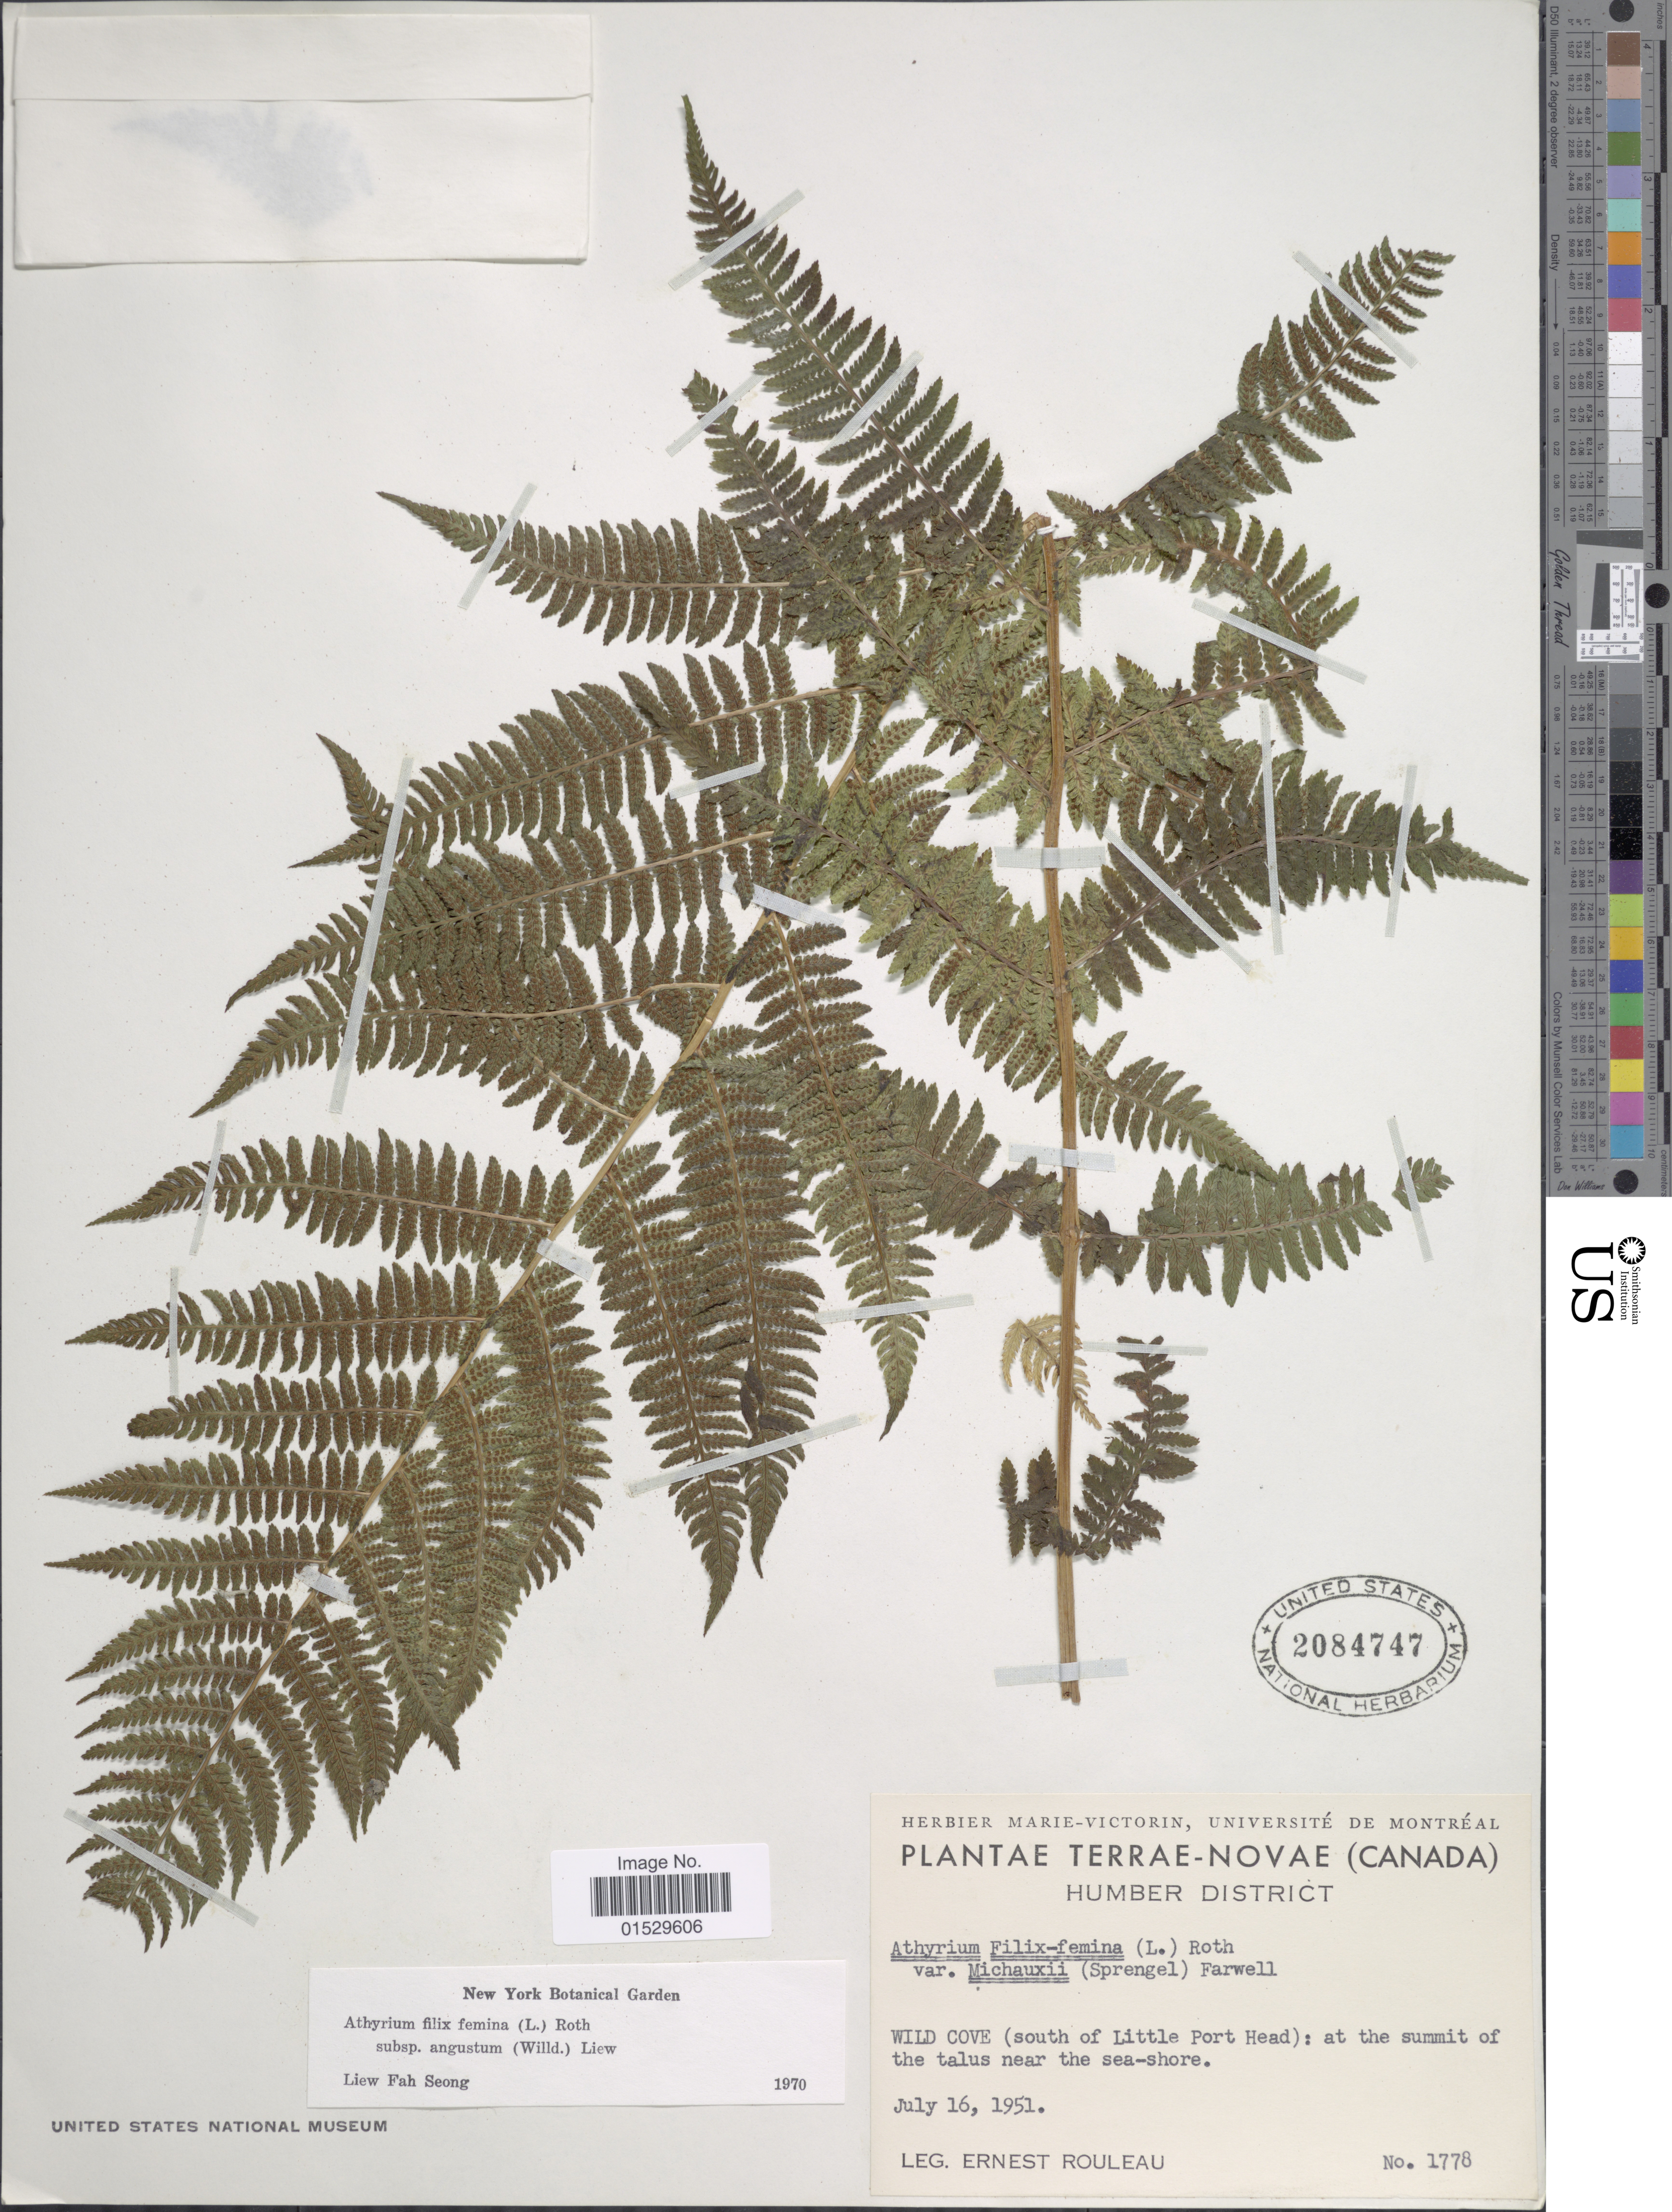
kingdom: Plantae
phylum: Tracheophyta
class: Polypodiopsida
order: Polypodiales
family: Athyriaceae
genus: Athyrium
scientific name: Athyrium filix-femina subsp. angustatum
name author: (Willd.) R.T. Clausen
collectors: J. Rouleau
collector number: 1778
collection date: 1951-07-16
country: Canada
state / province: Newfoundland and Labrador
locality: Terrae-Novae, Humber District, Wild Cove (south of Little Port Head): at the summit of the talus near the sea-shore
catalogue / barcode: US 2084747